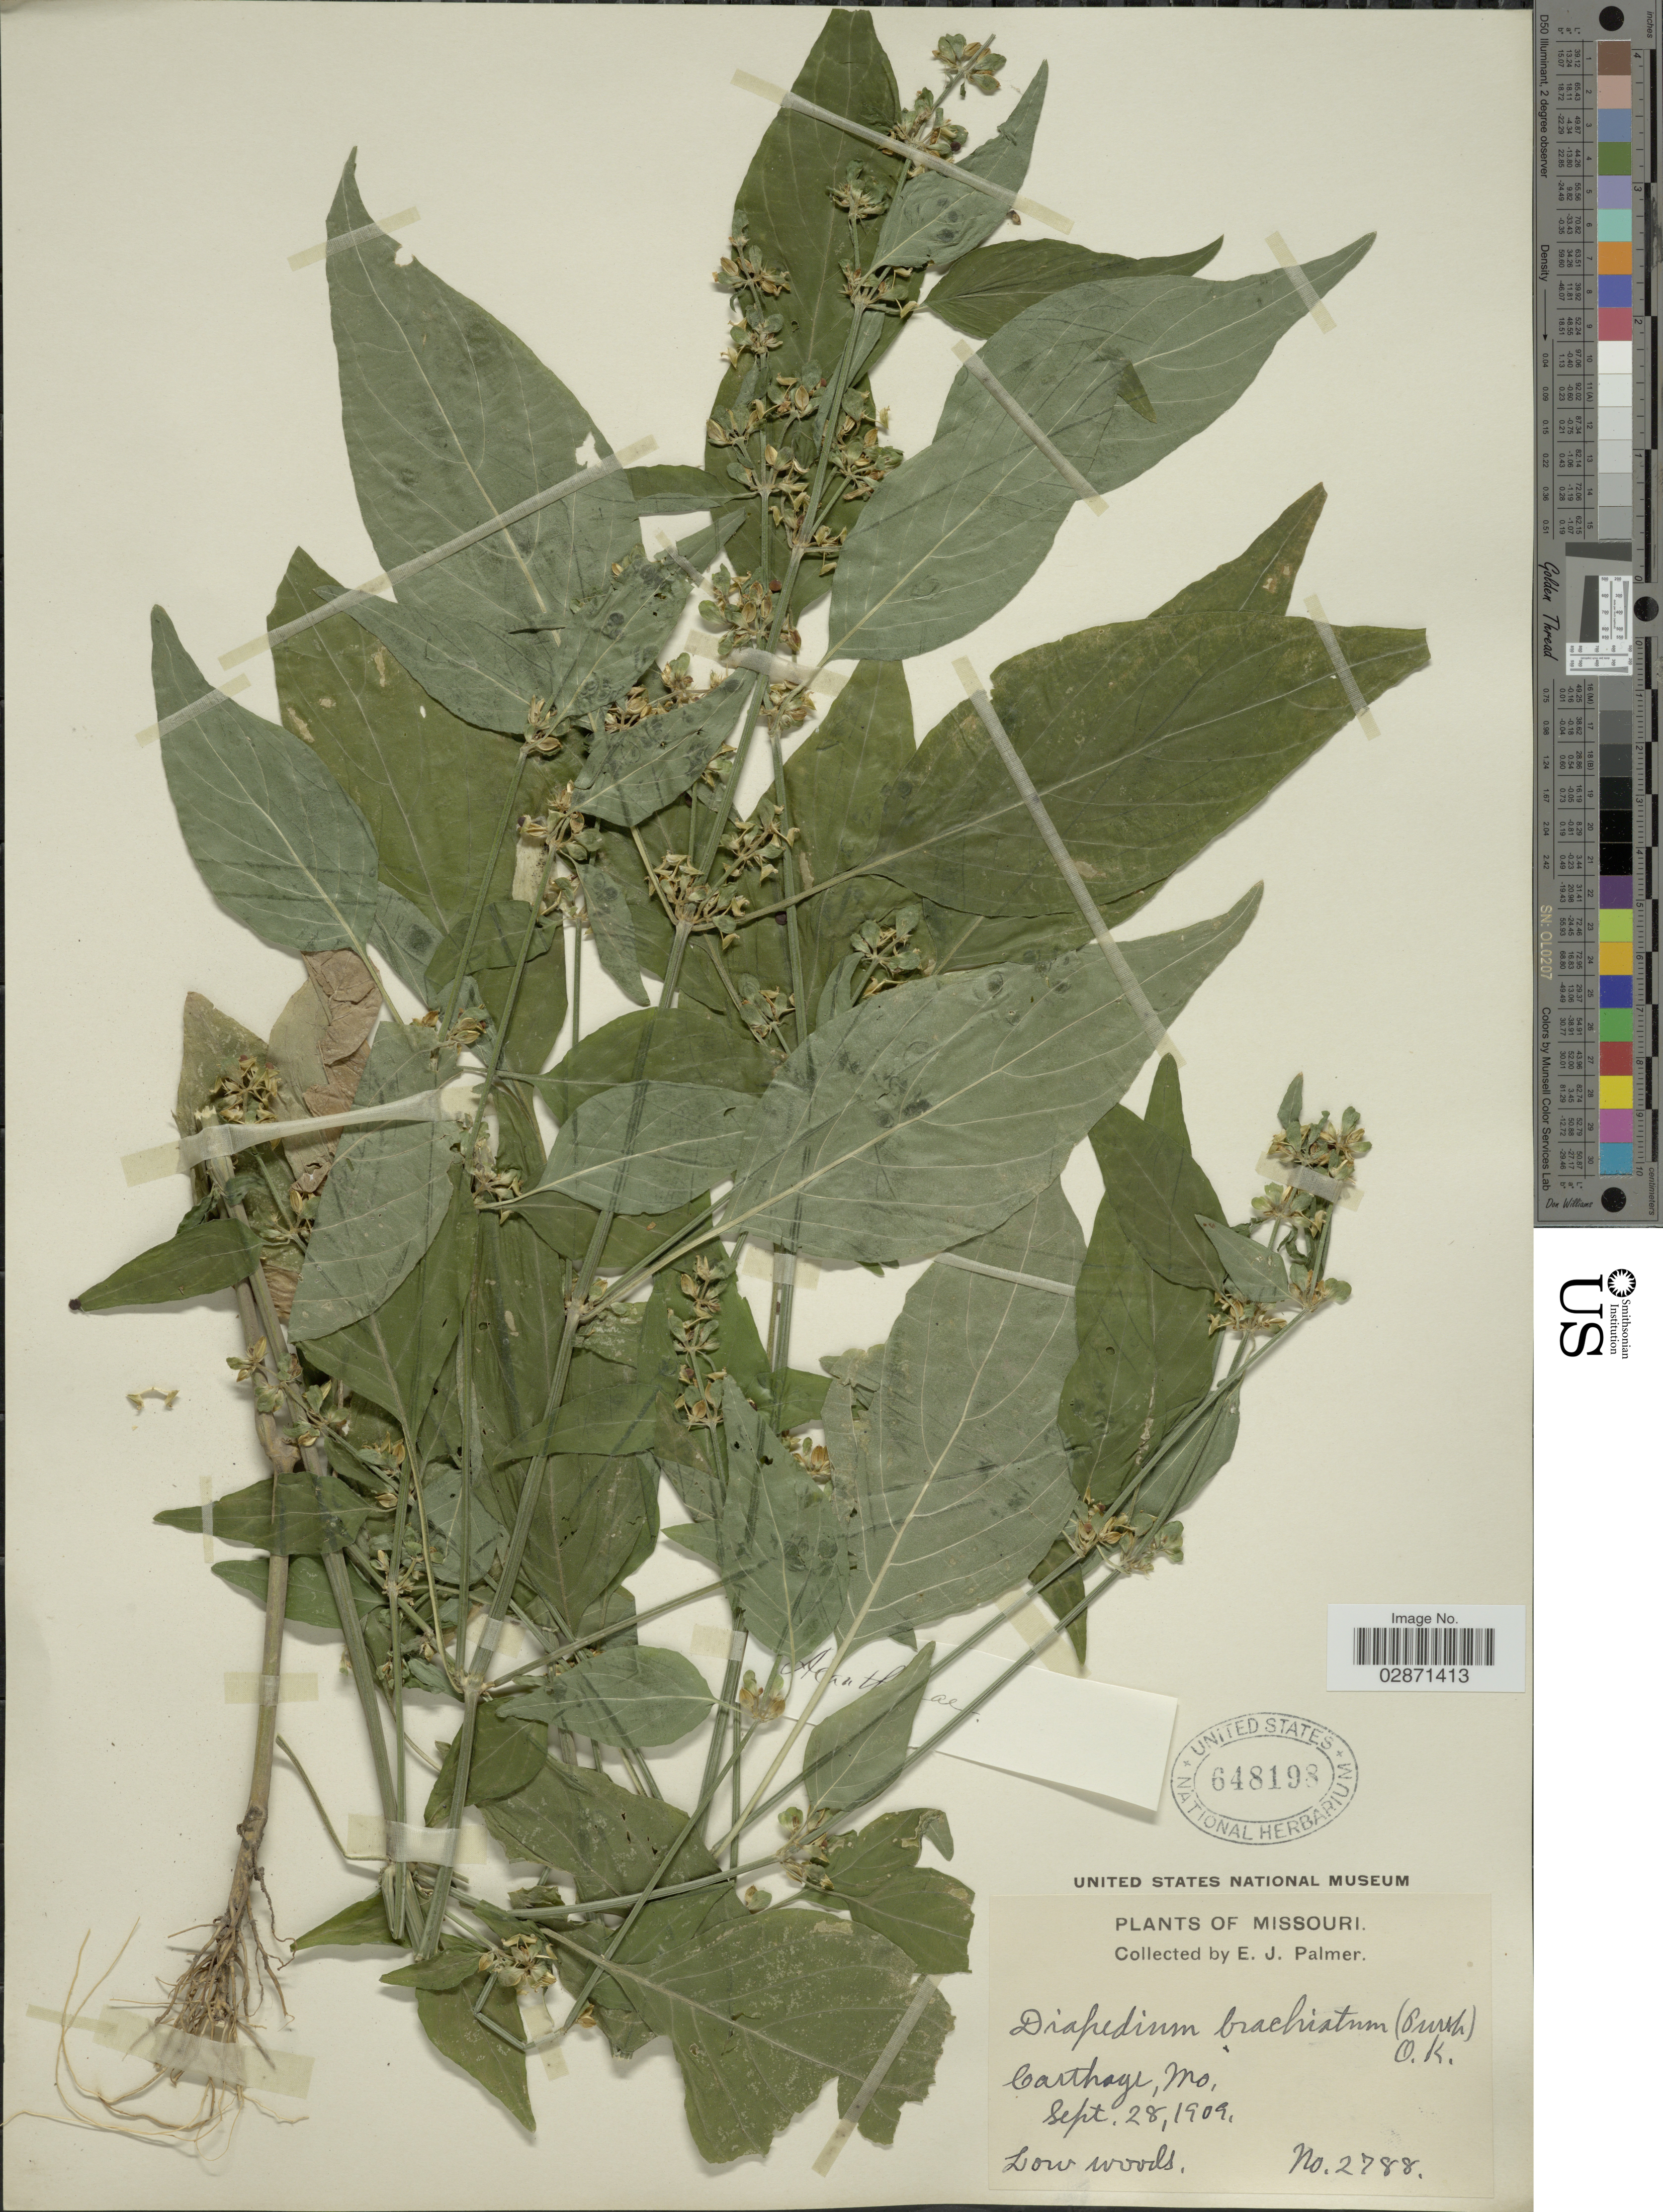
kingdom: Plantae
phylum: Tracheophyta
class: Magnoliopsida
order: Lamiales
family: Acanthaceae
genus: Dicliptera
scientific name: Dicliptera brachiata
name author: (Pursh) Spreng.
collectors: E. J. Palmer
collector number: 2788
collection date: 1909-09-28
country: United States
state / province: Missouri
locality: Carthage.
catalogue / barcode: US 648198